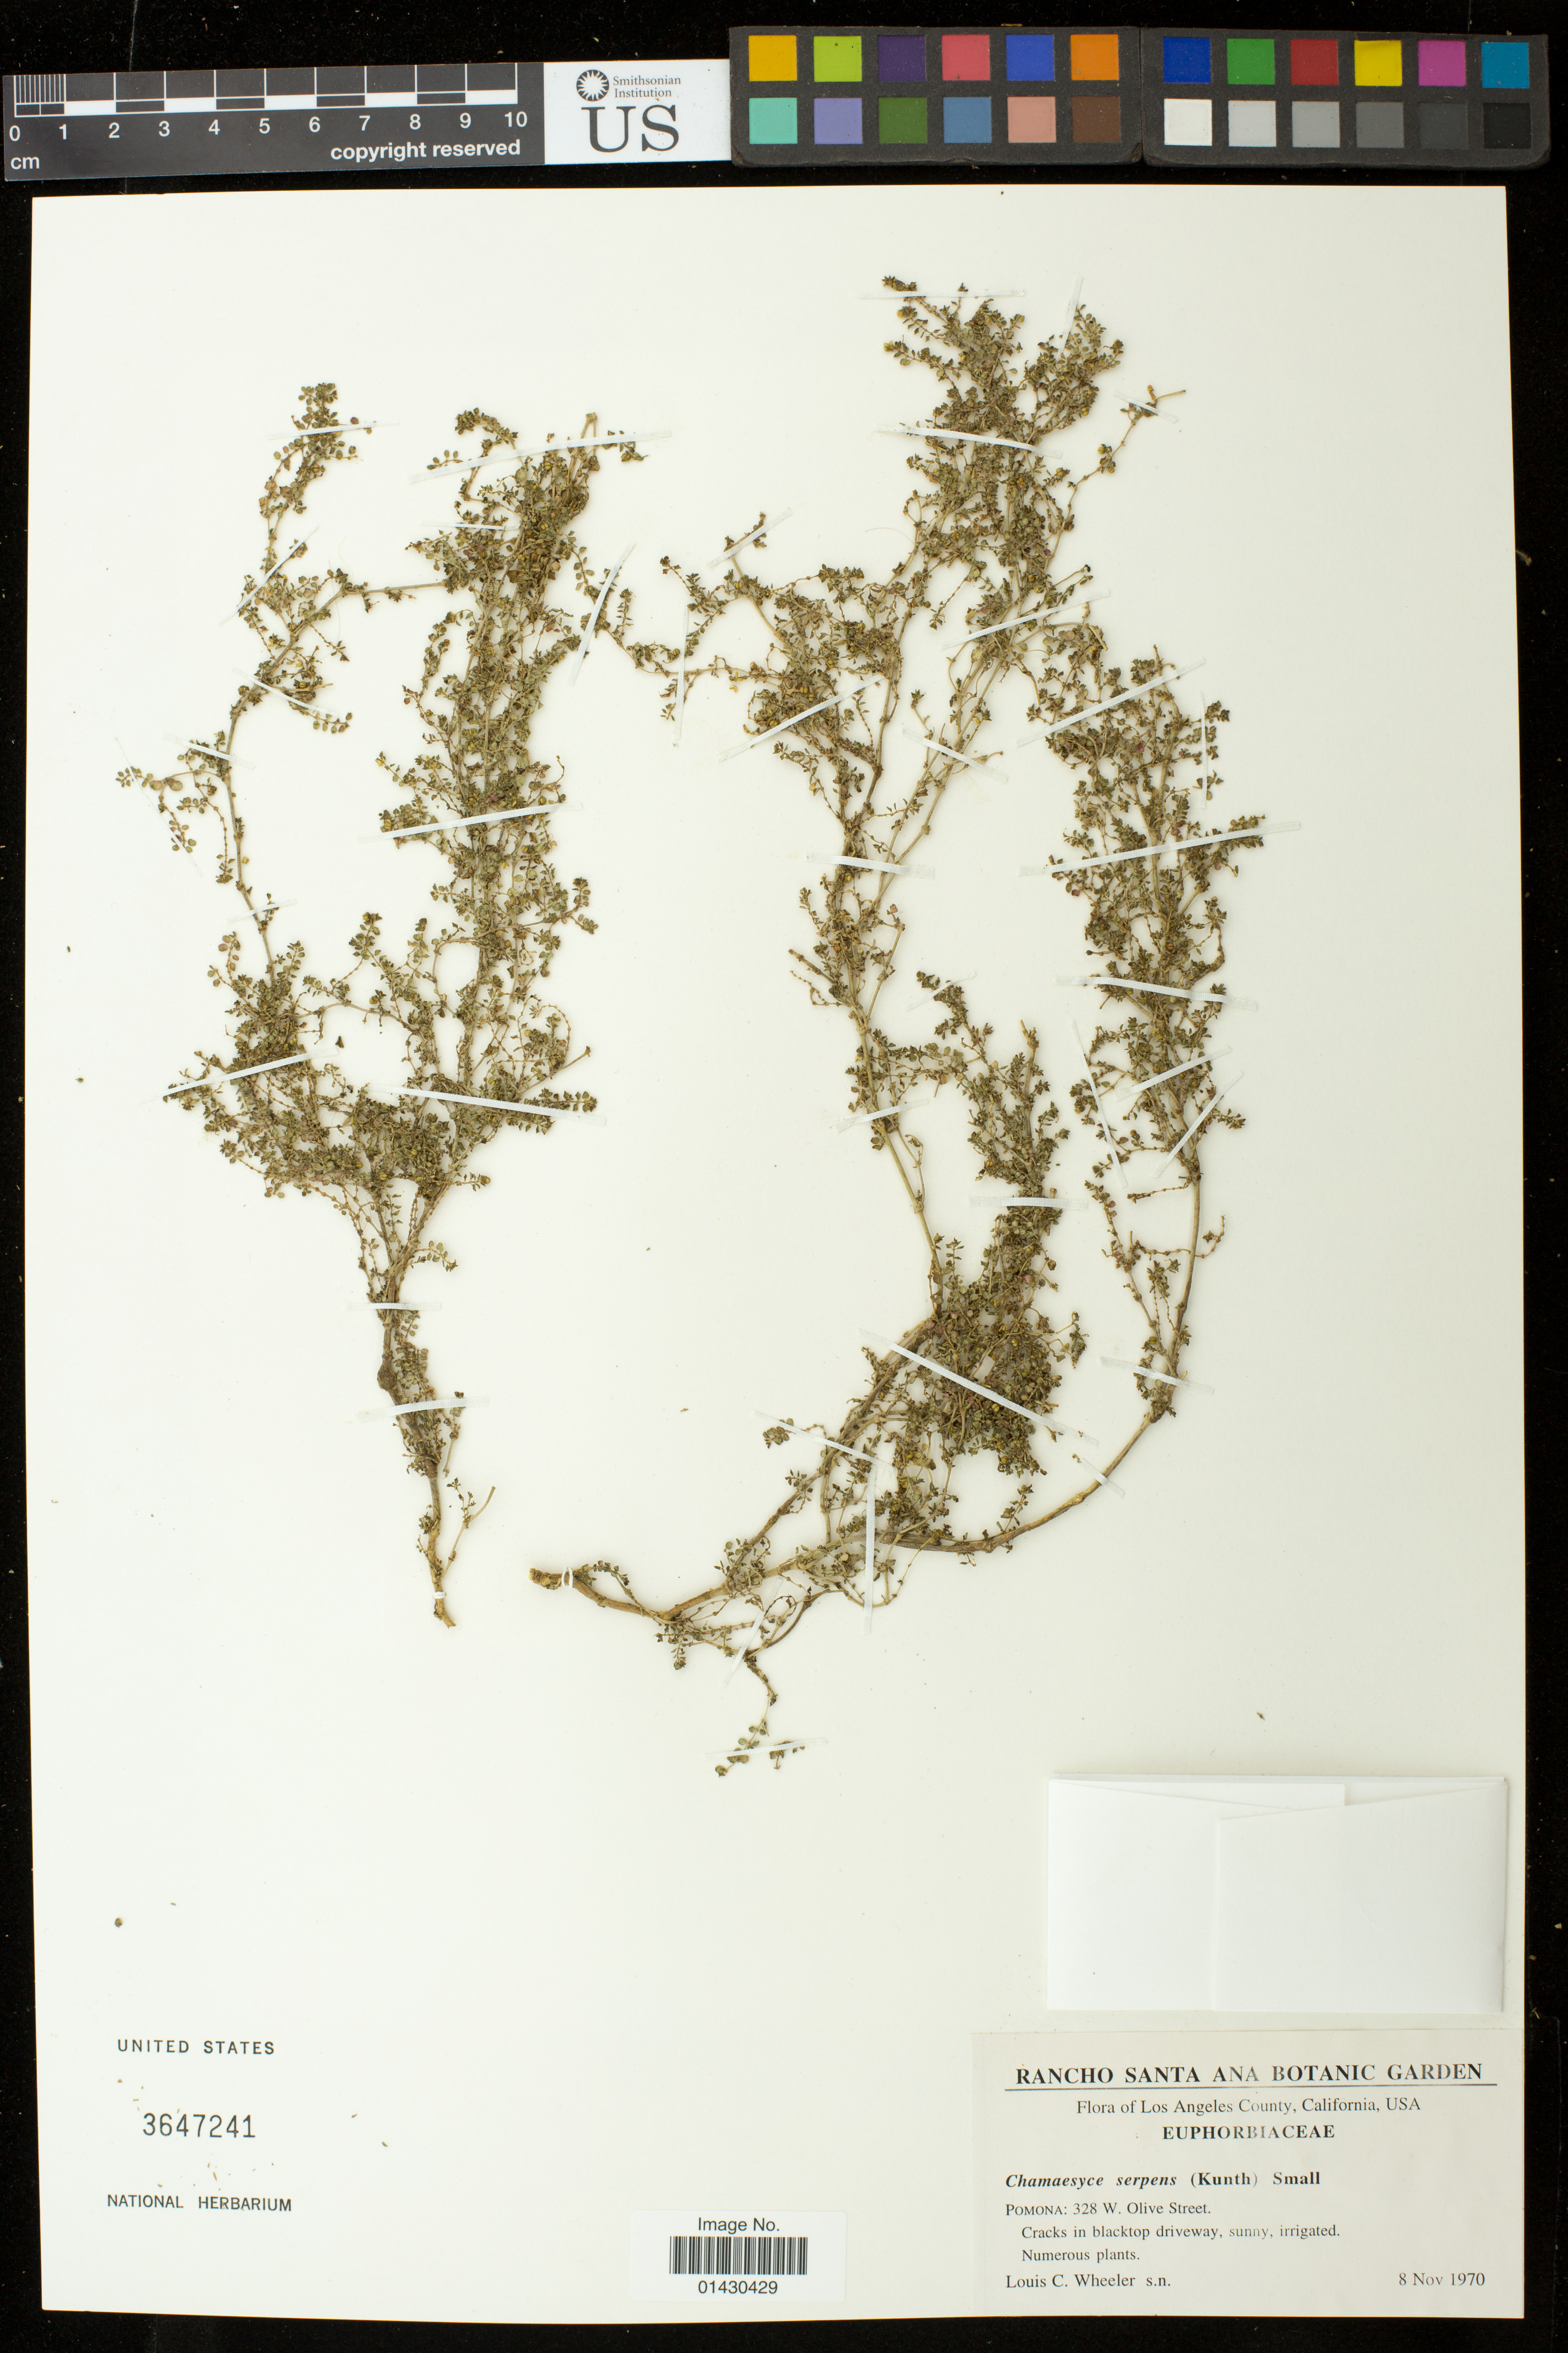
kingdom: Plantae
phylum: Tracheophyta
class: Magnoliopsida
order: Malpighiales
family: Euphorbiaceae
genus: Euphorbia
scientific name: Euphorbia serpens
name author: Kunth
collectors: L. C. Wheeler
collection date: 1970-11-08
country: United States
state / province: California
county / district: Los Angeles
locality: Pomona: 328 W. Olive Street.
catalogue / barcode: US 3647241